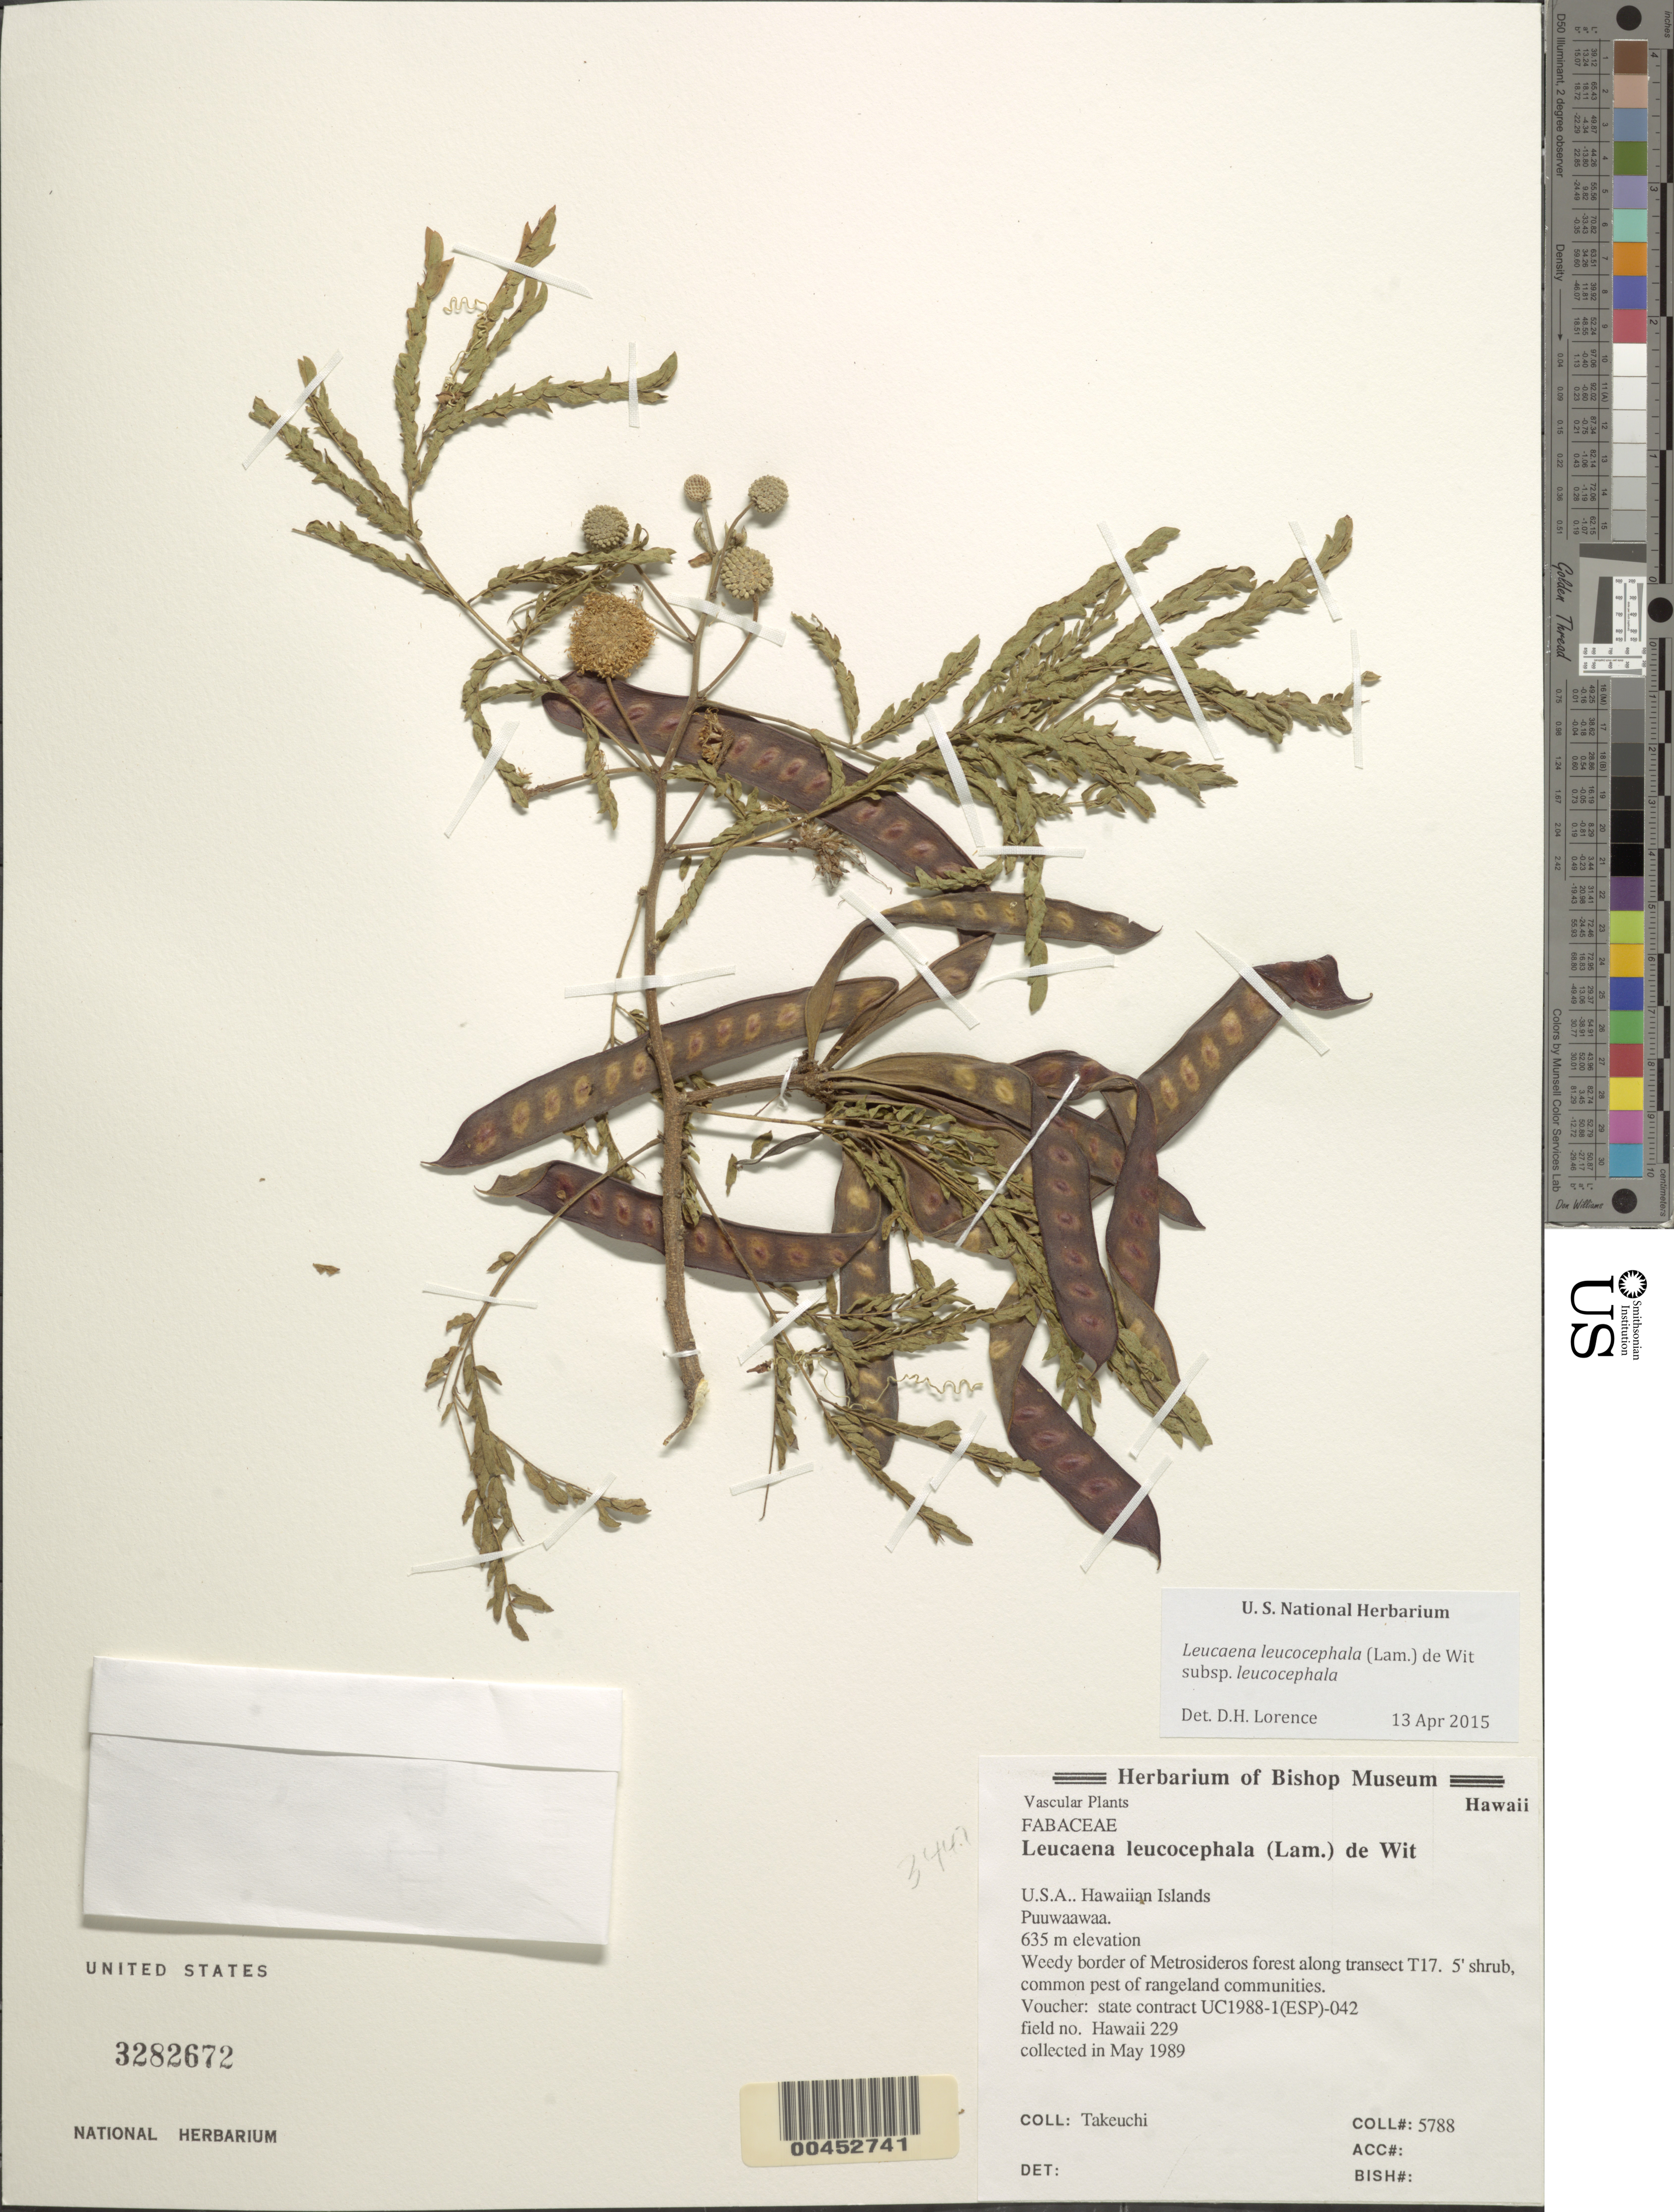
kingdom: Plantae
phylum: Tracheophyta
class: Magnoliopsida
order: Fabales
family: Fabaceae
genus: Leucaena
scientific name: Leucaena leucocephala subsp. leucocephala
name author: (Lam.) de Wit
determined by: Lorence, David H., (PTBG), National Tropical Botanical Garden (UNITED STATES)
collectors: W. N. Takeuchi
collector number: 5788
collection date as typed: May 1989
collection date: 1989-05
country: United States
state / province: Hawaii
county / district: Hawaii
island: Hawaii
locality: Puuwaawaa, along transect T17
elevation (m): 635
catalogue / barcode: US 3282672